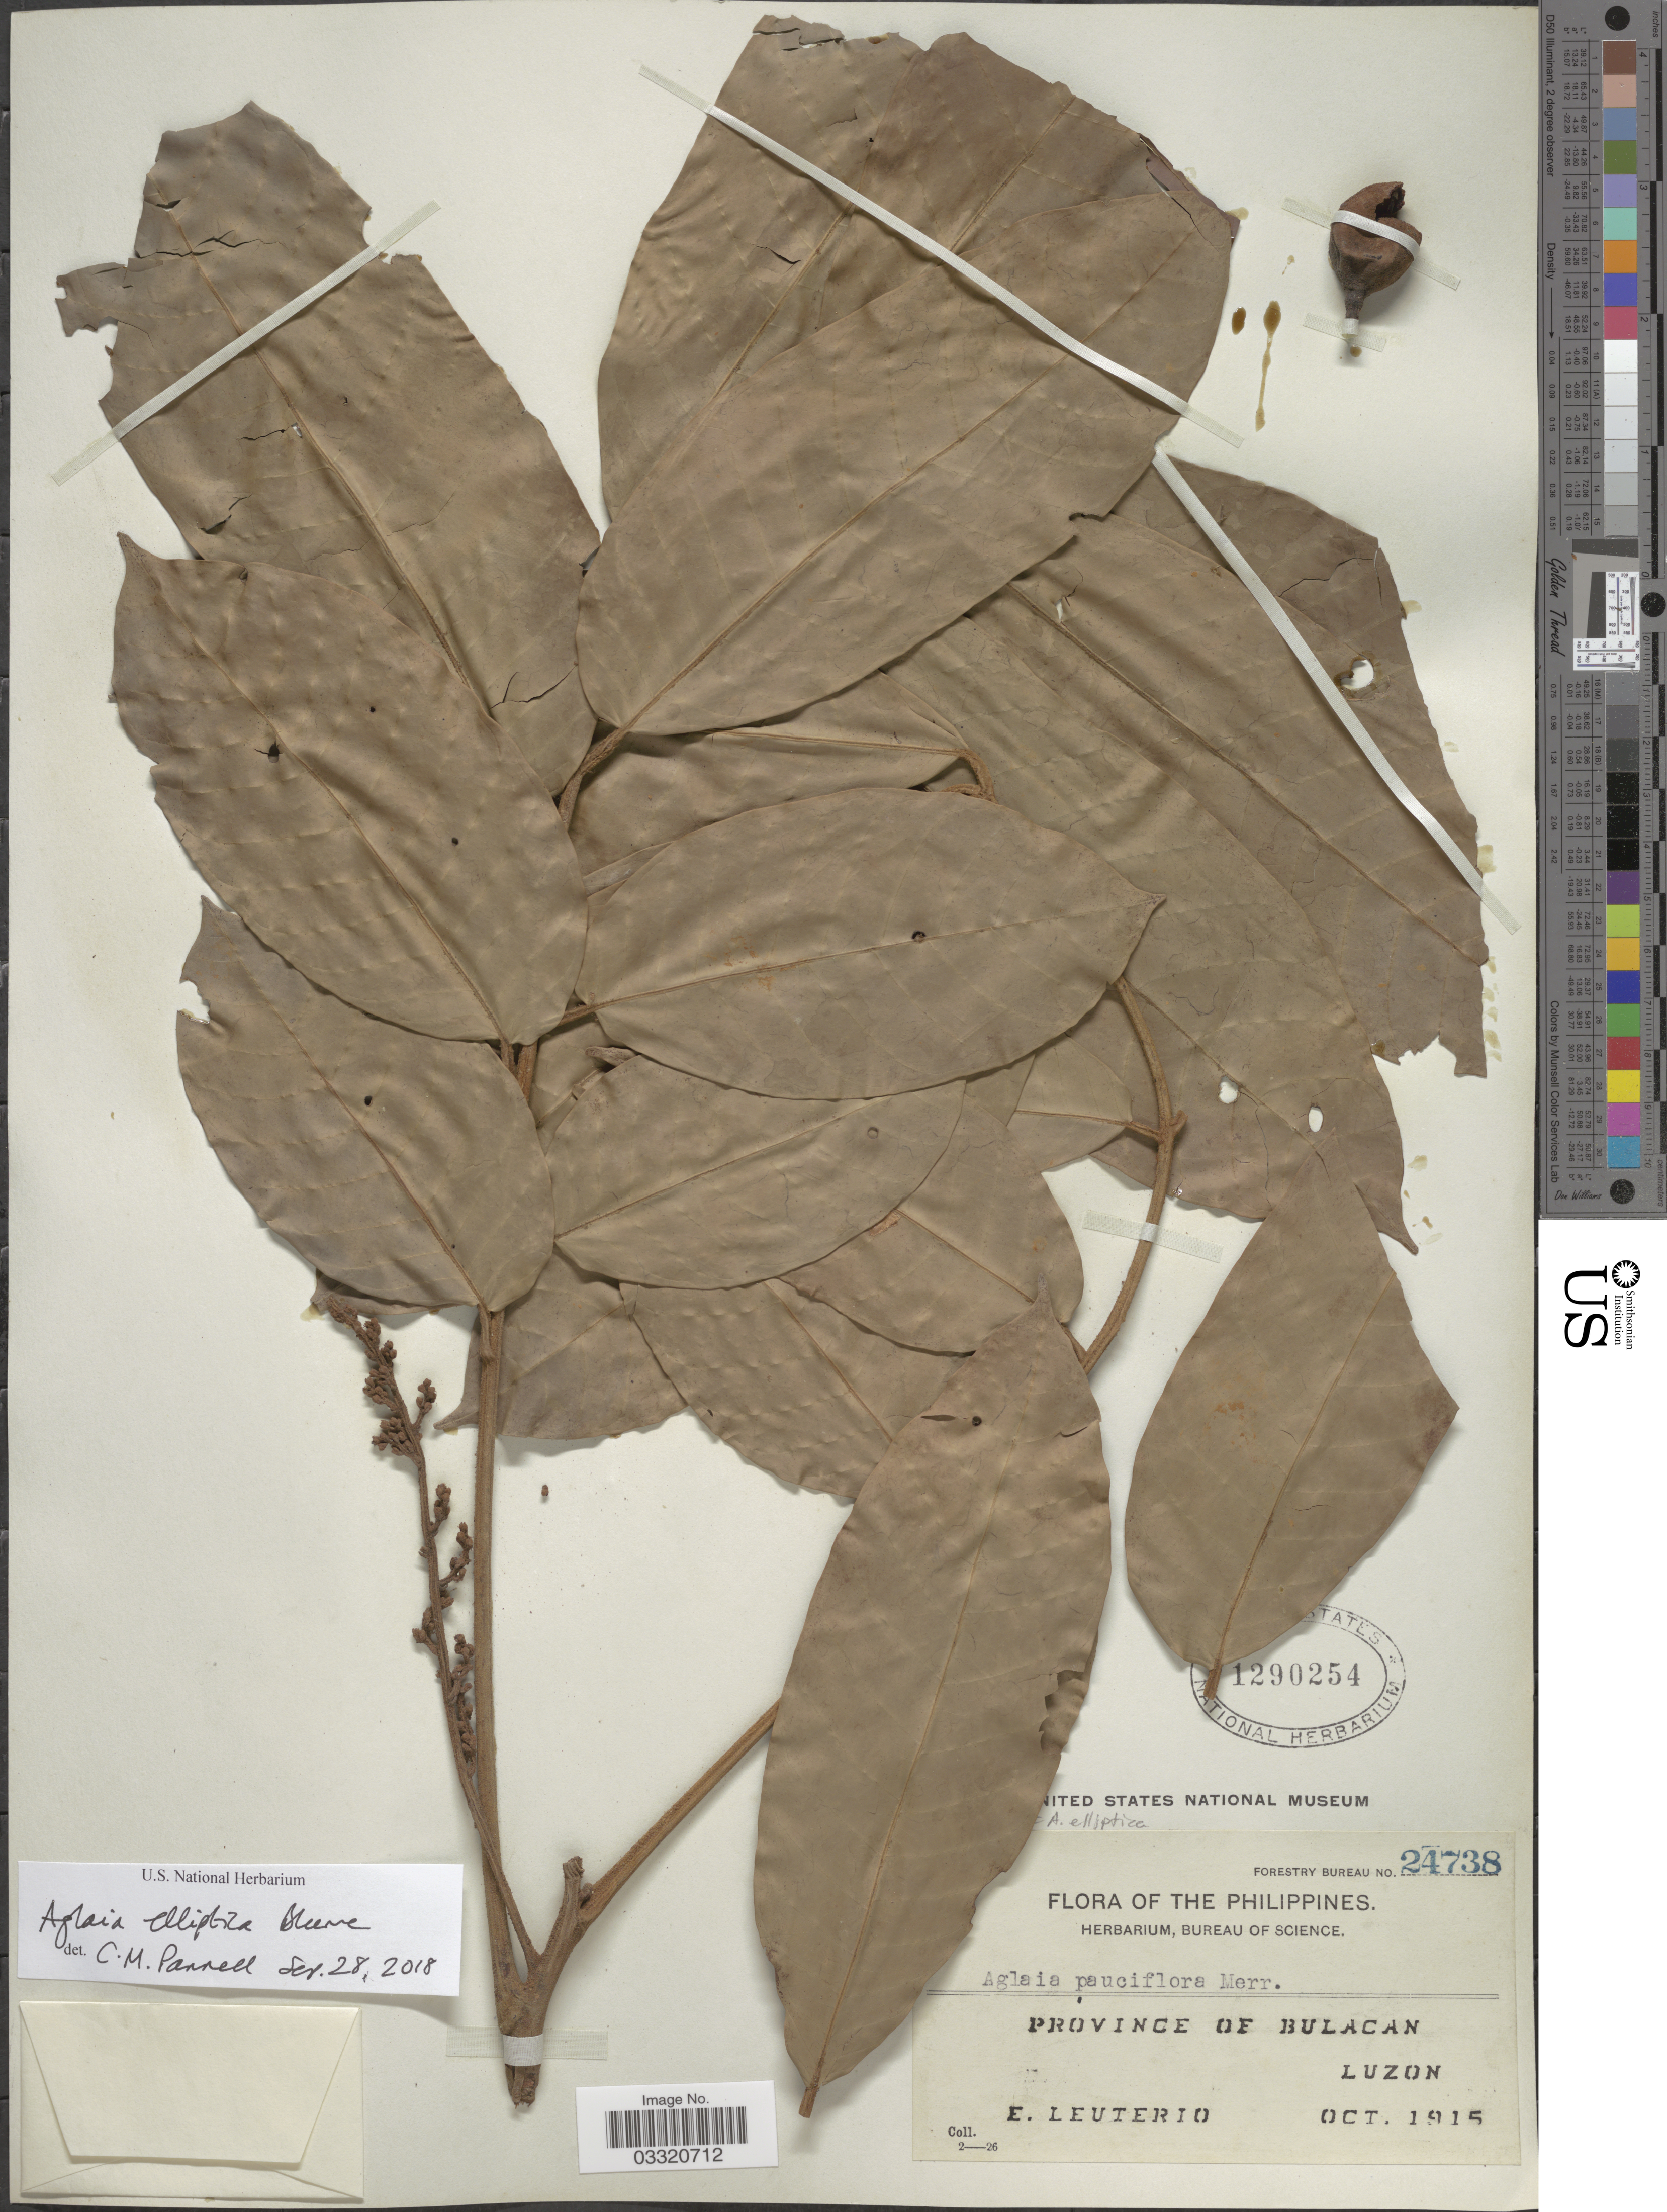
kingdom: Plantae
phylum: Tracheophyta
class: Magnoliopsida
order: Sapindales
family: Meliaceae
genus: Aglaia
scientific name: Aglaia elliptica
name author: Blume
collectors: E. Leuterio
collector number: Forestry Bureau 24738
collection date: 1915-10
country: Philippines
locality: Province of Bulacan, Luzon.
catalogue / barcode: US 1290254